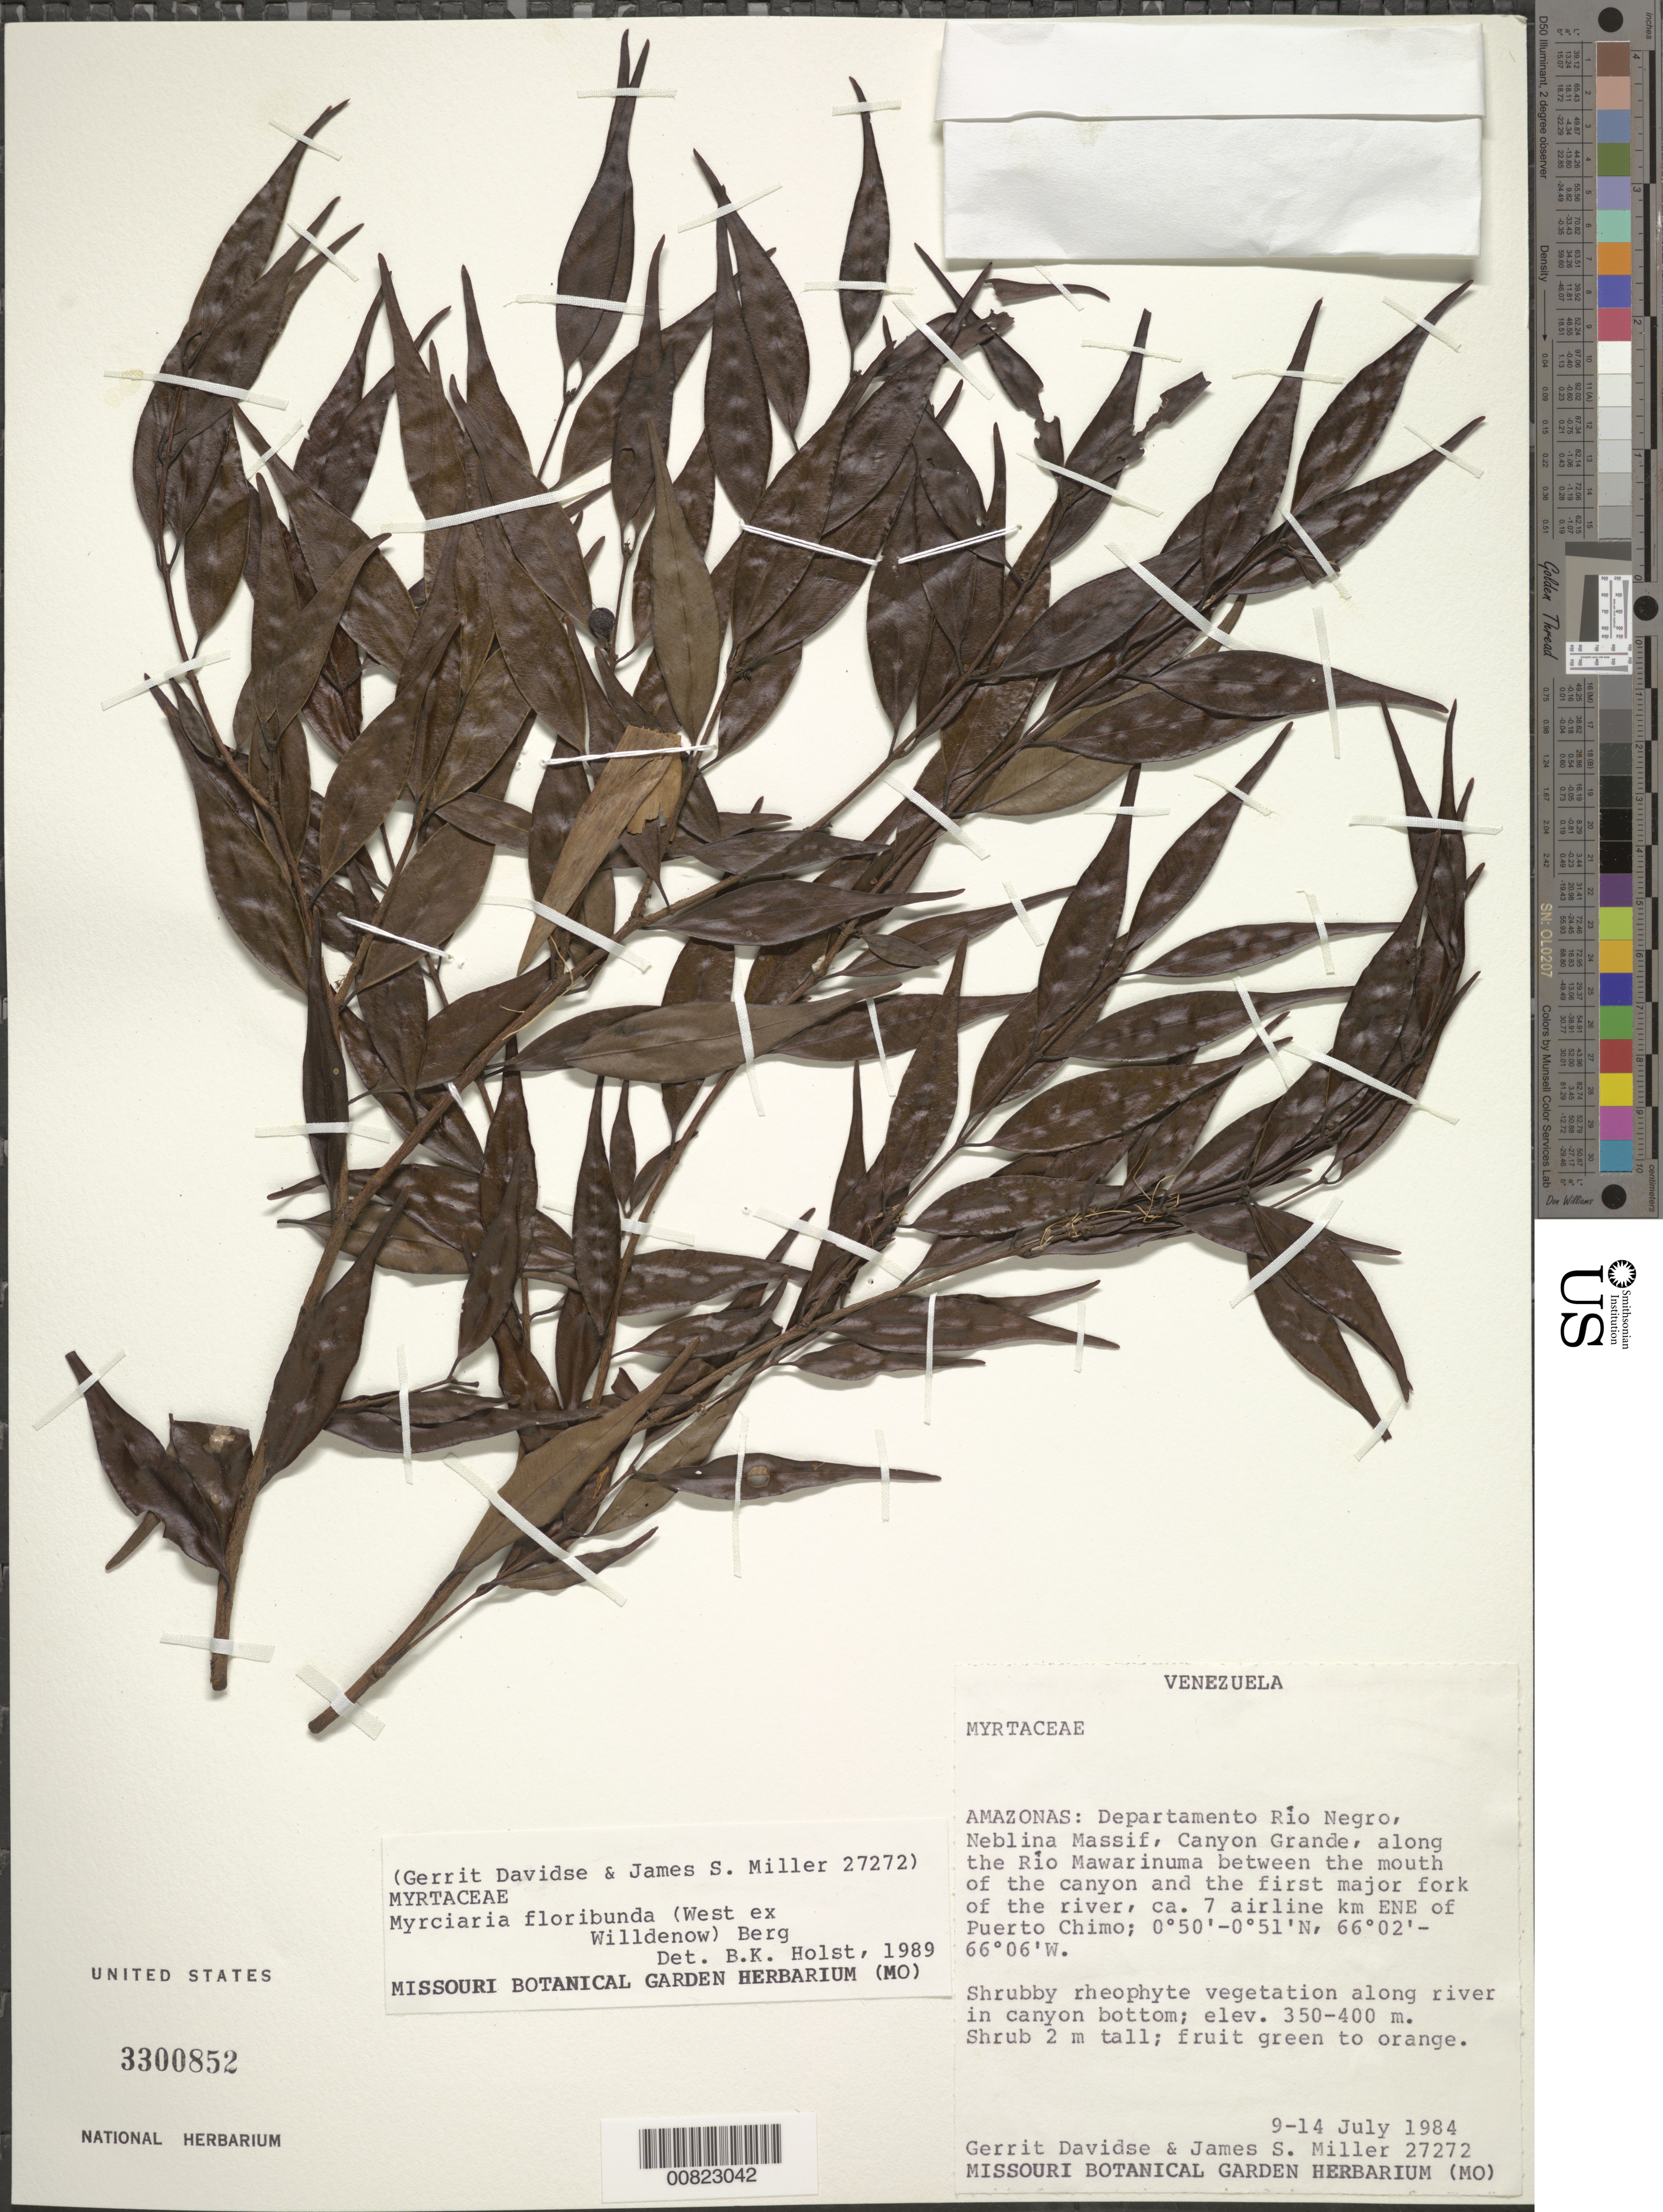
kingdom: Plantae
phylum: Tracheophyta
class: Magnoliopsida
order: Myrtales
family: Myrtaceae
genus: Myrciaria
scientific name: Myrciaria floribunda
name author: (H. West ex Willd.) O. Berg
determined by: Holst, Bruce K.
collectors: G. Davidse & J. S. Miller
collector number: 27272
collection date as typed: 9-Jul-84 to 14-Jul-84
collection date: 1984-07-09/1984-07-14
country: Venezuela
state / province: Amazonas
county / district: Río Negro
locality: Neblina Massif, Canyon Grande, along Río Mawarinuma, 7 airline km E-NE of Puerto Chimo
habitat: Shrubby rheophyte vegetation along river in canyon bottom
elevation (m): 350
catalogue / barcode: US 3300852